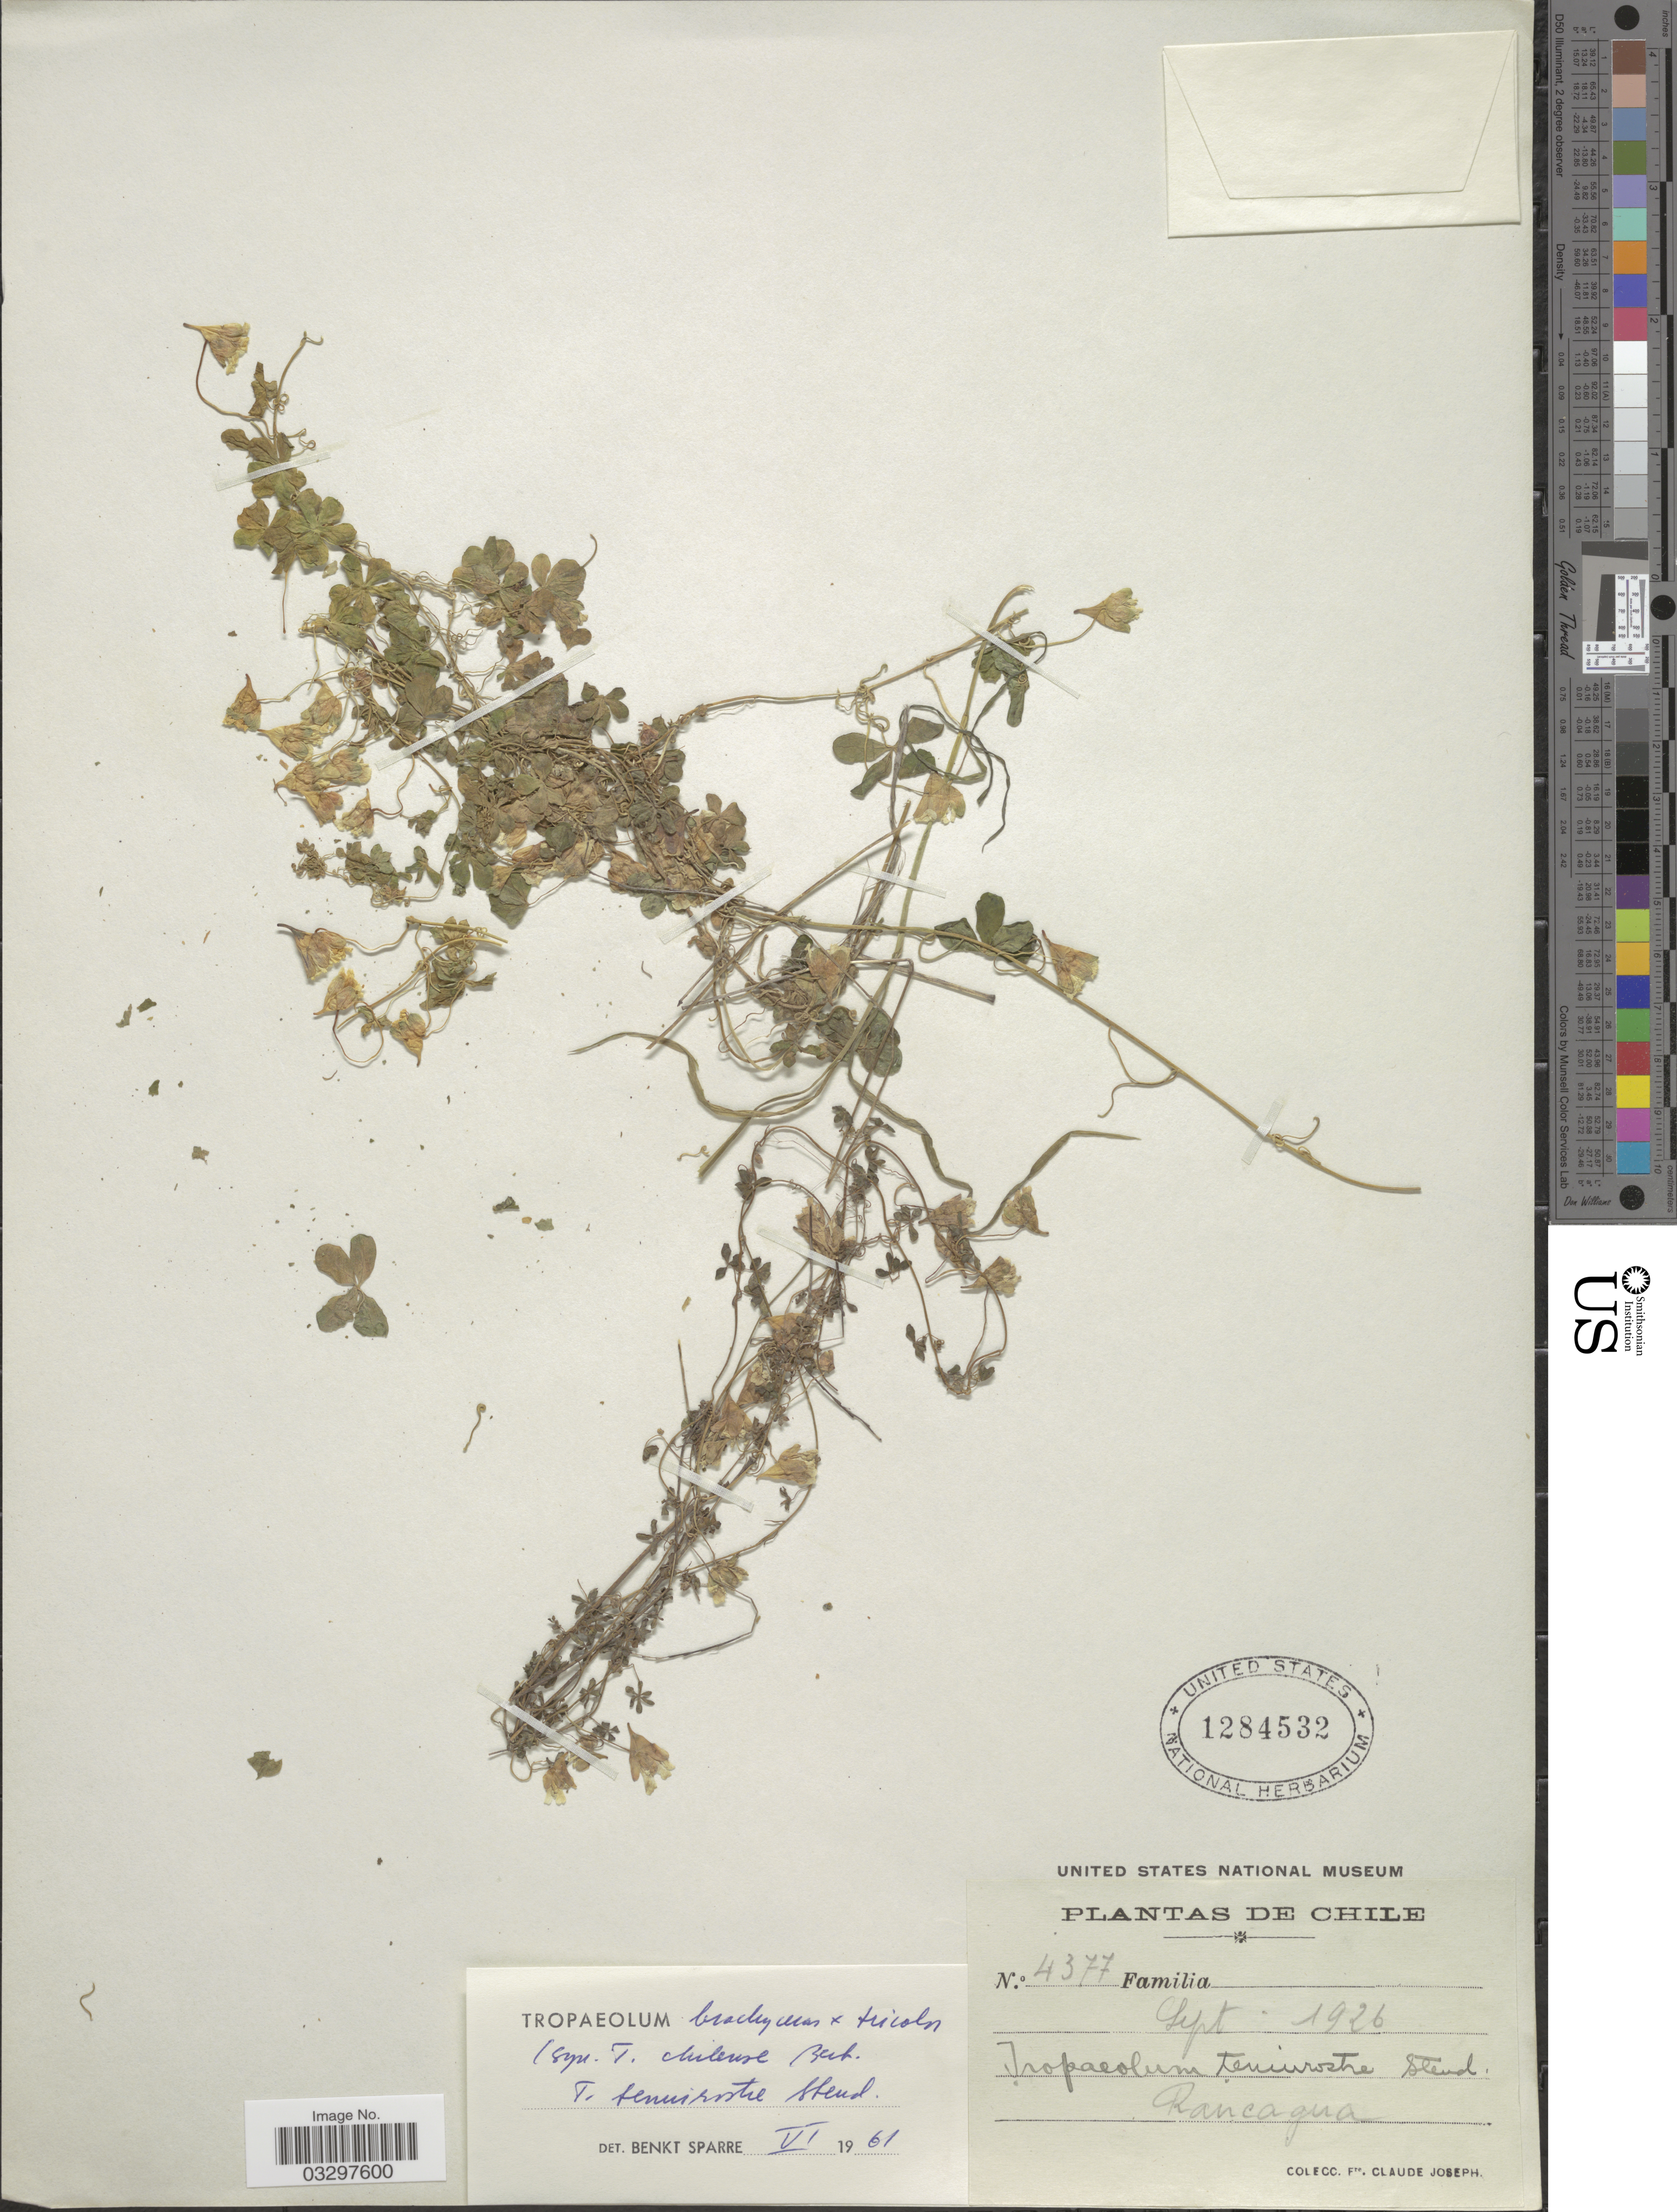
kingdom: Plantae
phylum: Tracheophyta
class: Magnoliopsida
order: Brassicales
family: Tropaeolaceae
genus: Tropaeolum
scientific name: Tropaeolum brachyceras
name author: Hook. & Arn.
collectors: Bro. Claude-Joseph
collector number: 4377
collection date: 1926-09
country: Chile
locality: Rancagua.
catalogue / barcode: US 1284532